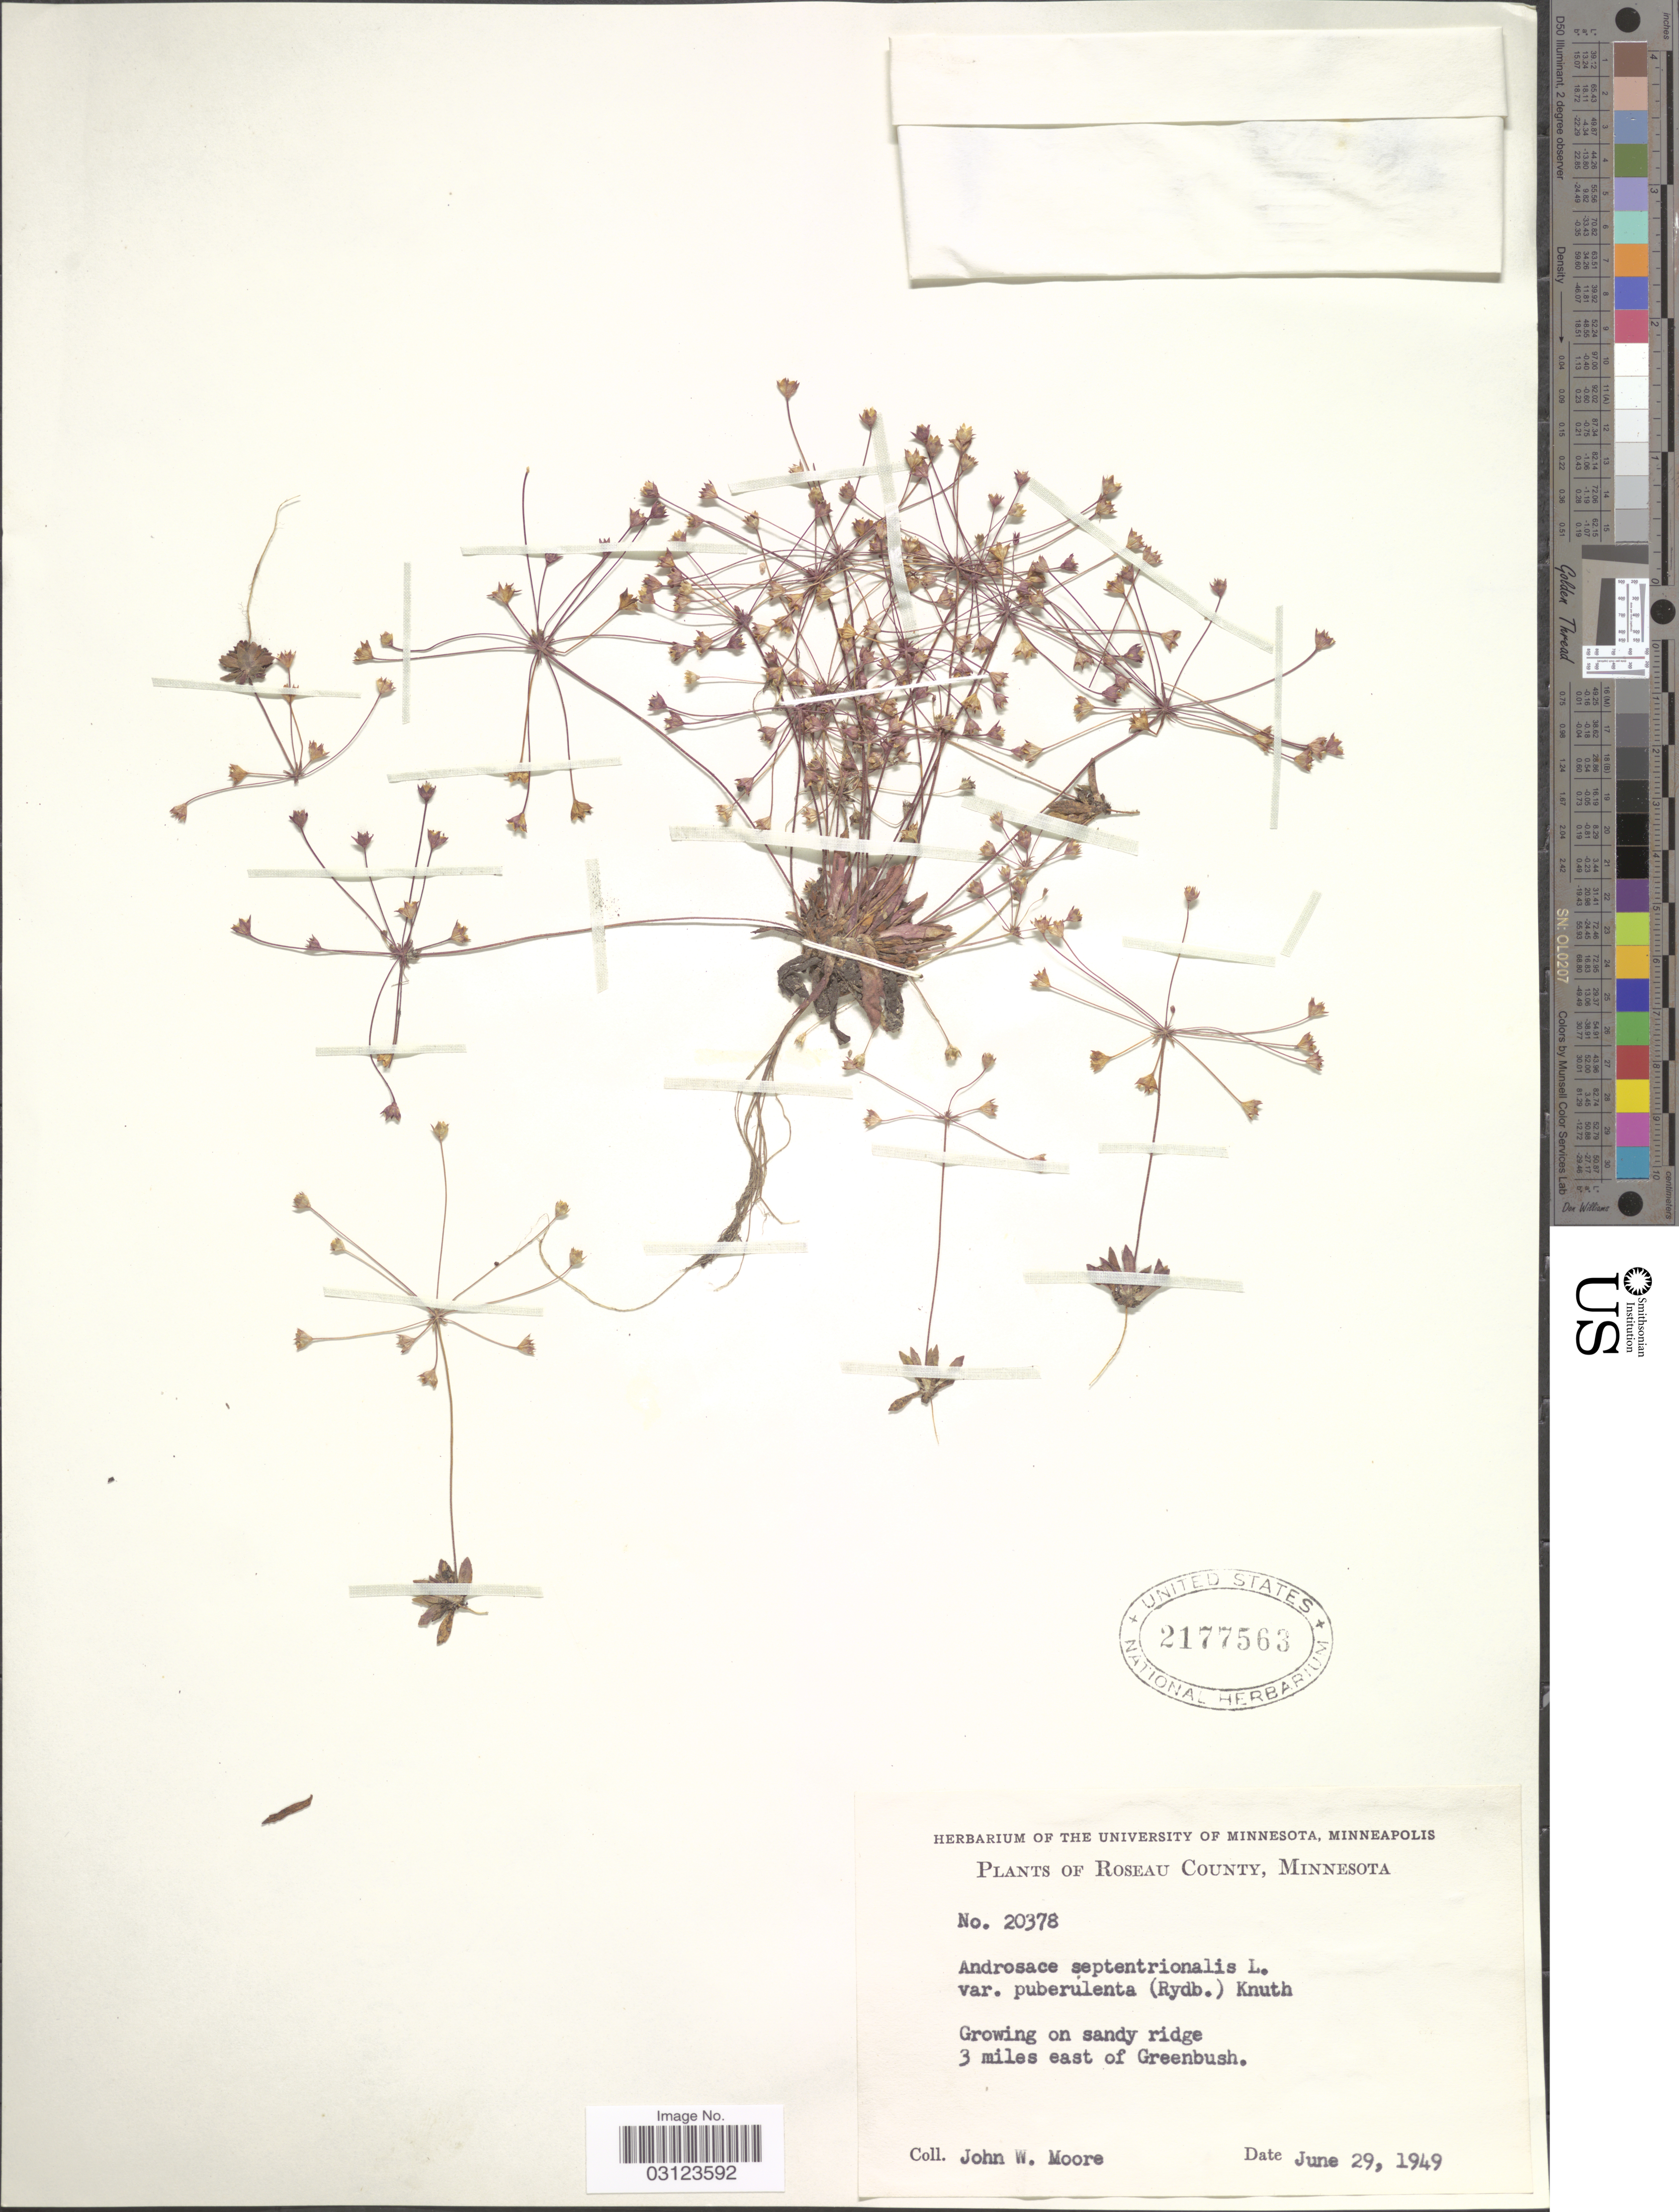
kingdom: Plantae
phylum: Tracheophyta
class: Magnoliopsida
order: Ericales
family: Primulaceae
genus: Androsace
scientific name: Androsace septentrionalis var. puberulenta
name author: (Rydb.) R. Knuth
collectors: J. Moore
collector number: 20378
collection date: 1949-06-29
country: United States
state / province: Minnesota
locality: Roseau County. Growing on sandy ridge 3 miles east of Greenbush.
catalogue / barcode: US 2177563